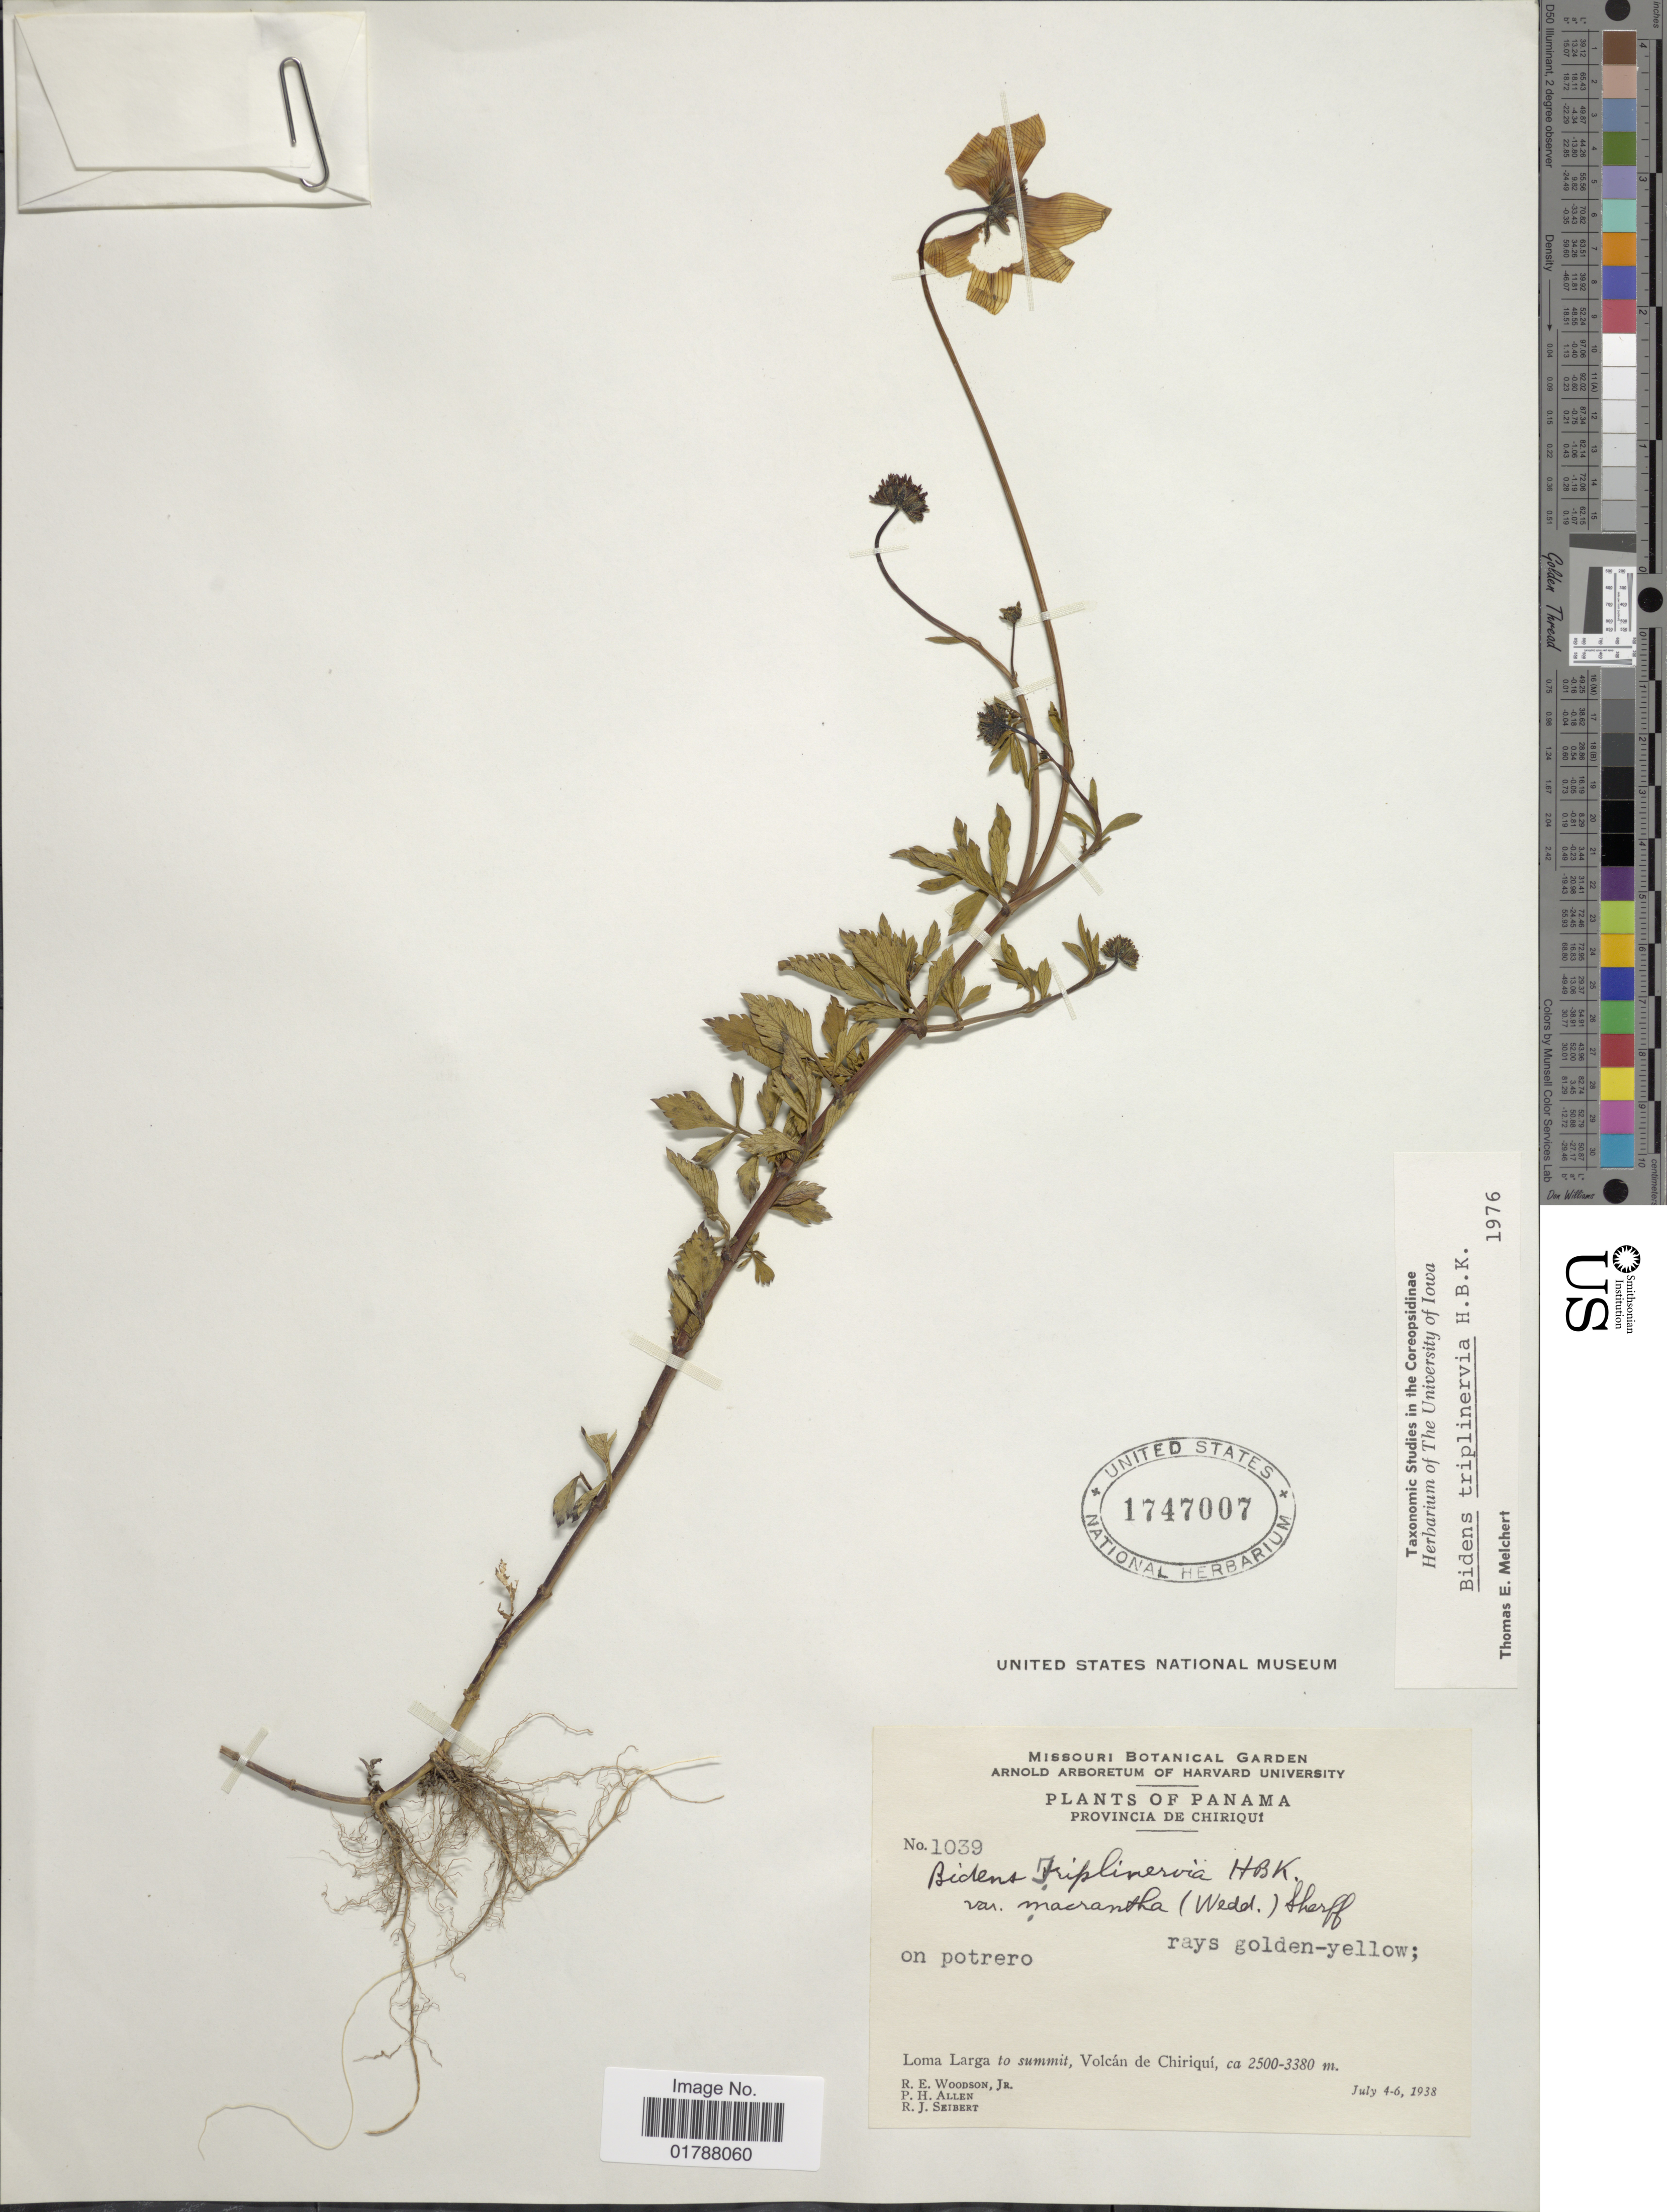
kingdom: Plantae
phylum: Tracheophyta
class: Magnoliopsida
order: Asterales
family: Asteraceae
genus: Bidens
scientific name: Bidens triplinervia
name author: Kunth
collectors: R. E. Woodson, P. H. Allen & R. J. Seibert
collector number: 1039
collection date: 1938-07-04/1938-07-06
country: Panama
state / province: Chiriqui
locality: Provincia de Chiriqui, loma Larga to summit, Volcan de Chiriqui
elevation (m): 2500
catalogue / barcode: US 1747007